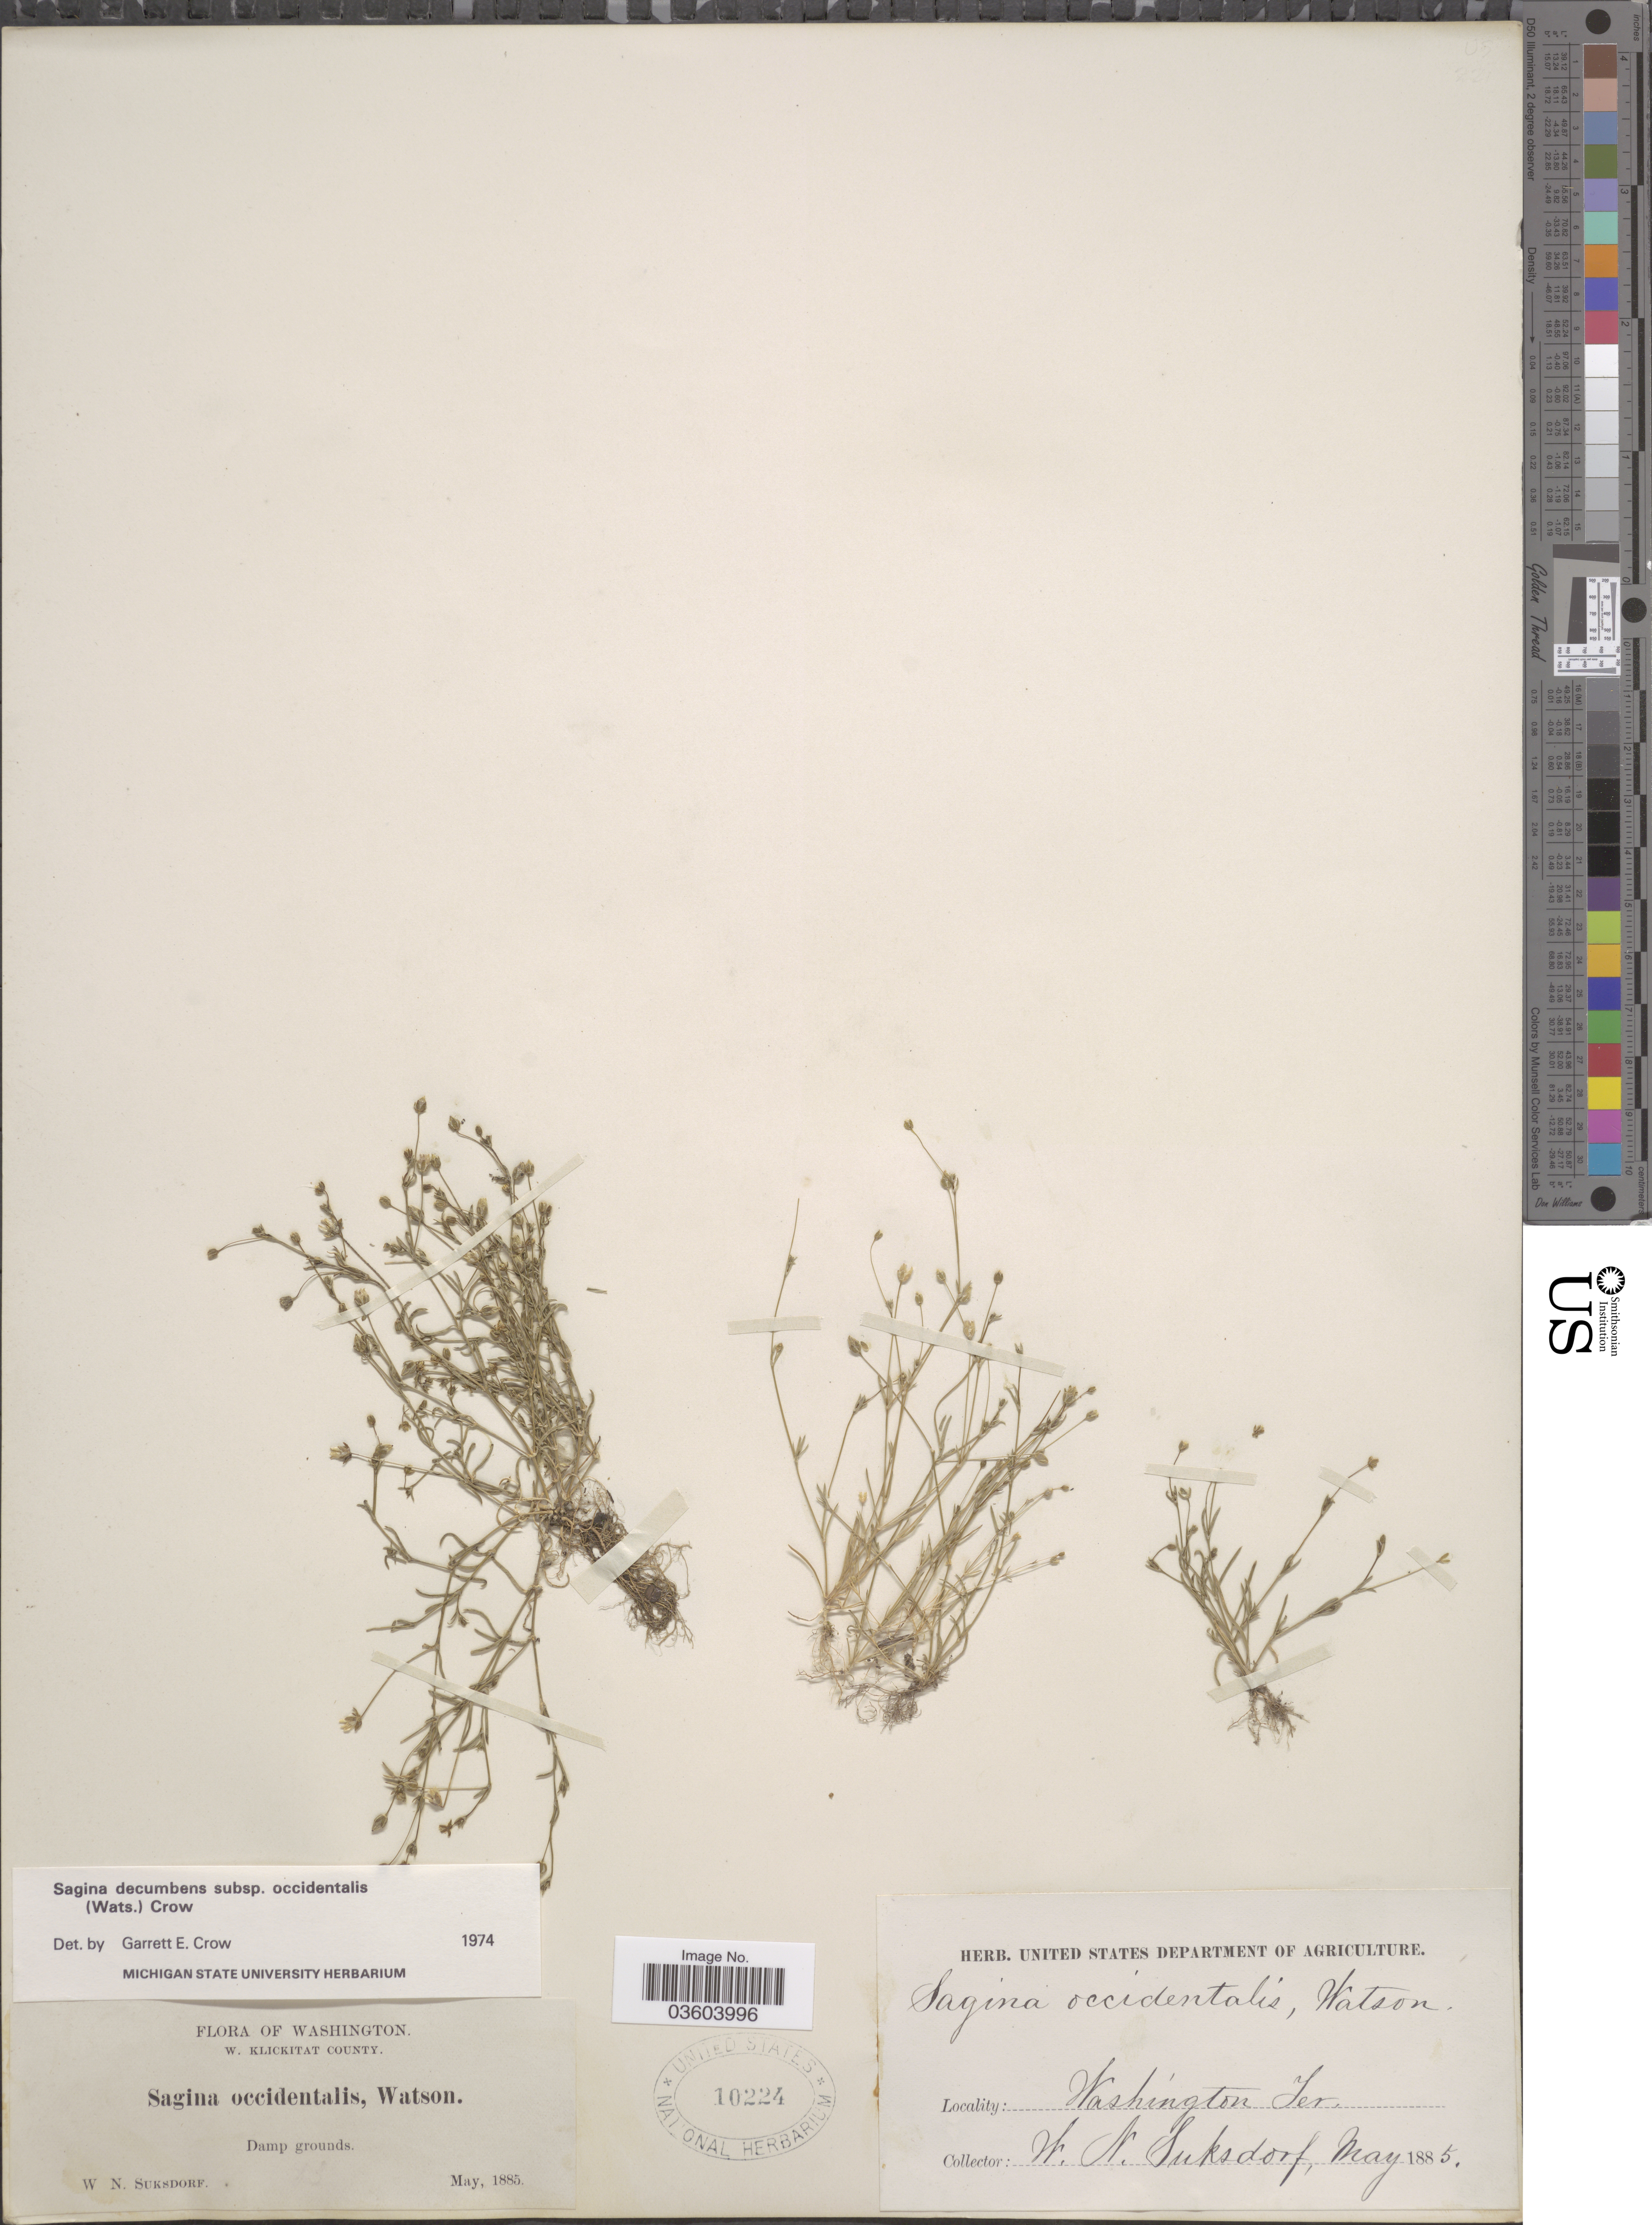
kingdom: Plantae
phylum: Tracheophyta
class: Magnoliopsida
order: Caryophyllales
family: Caryophyllaceae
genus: Sagina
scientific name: Sagina decumbens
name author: (Elliott) Torr. & A. Gray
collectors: W. N. Suksdorf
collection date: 1885-05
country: United States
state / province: Washington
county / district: Klickitat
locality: W. Klickitat County. Washington Ter.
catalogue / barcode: US 10224